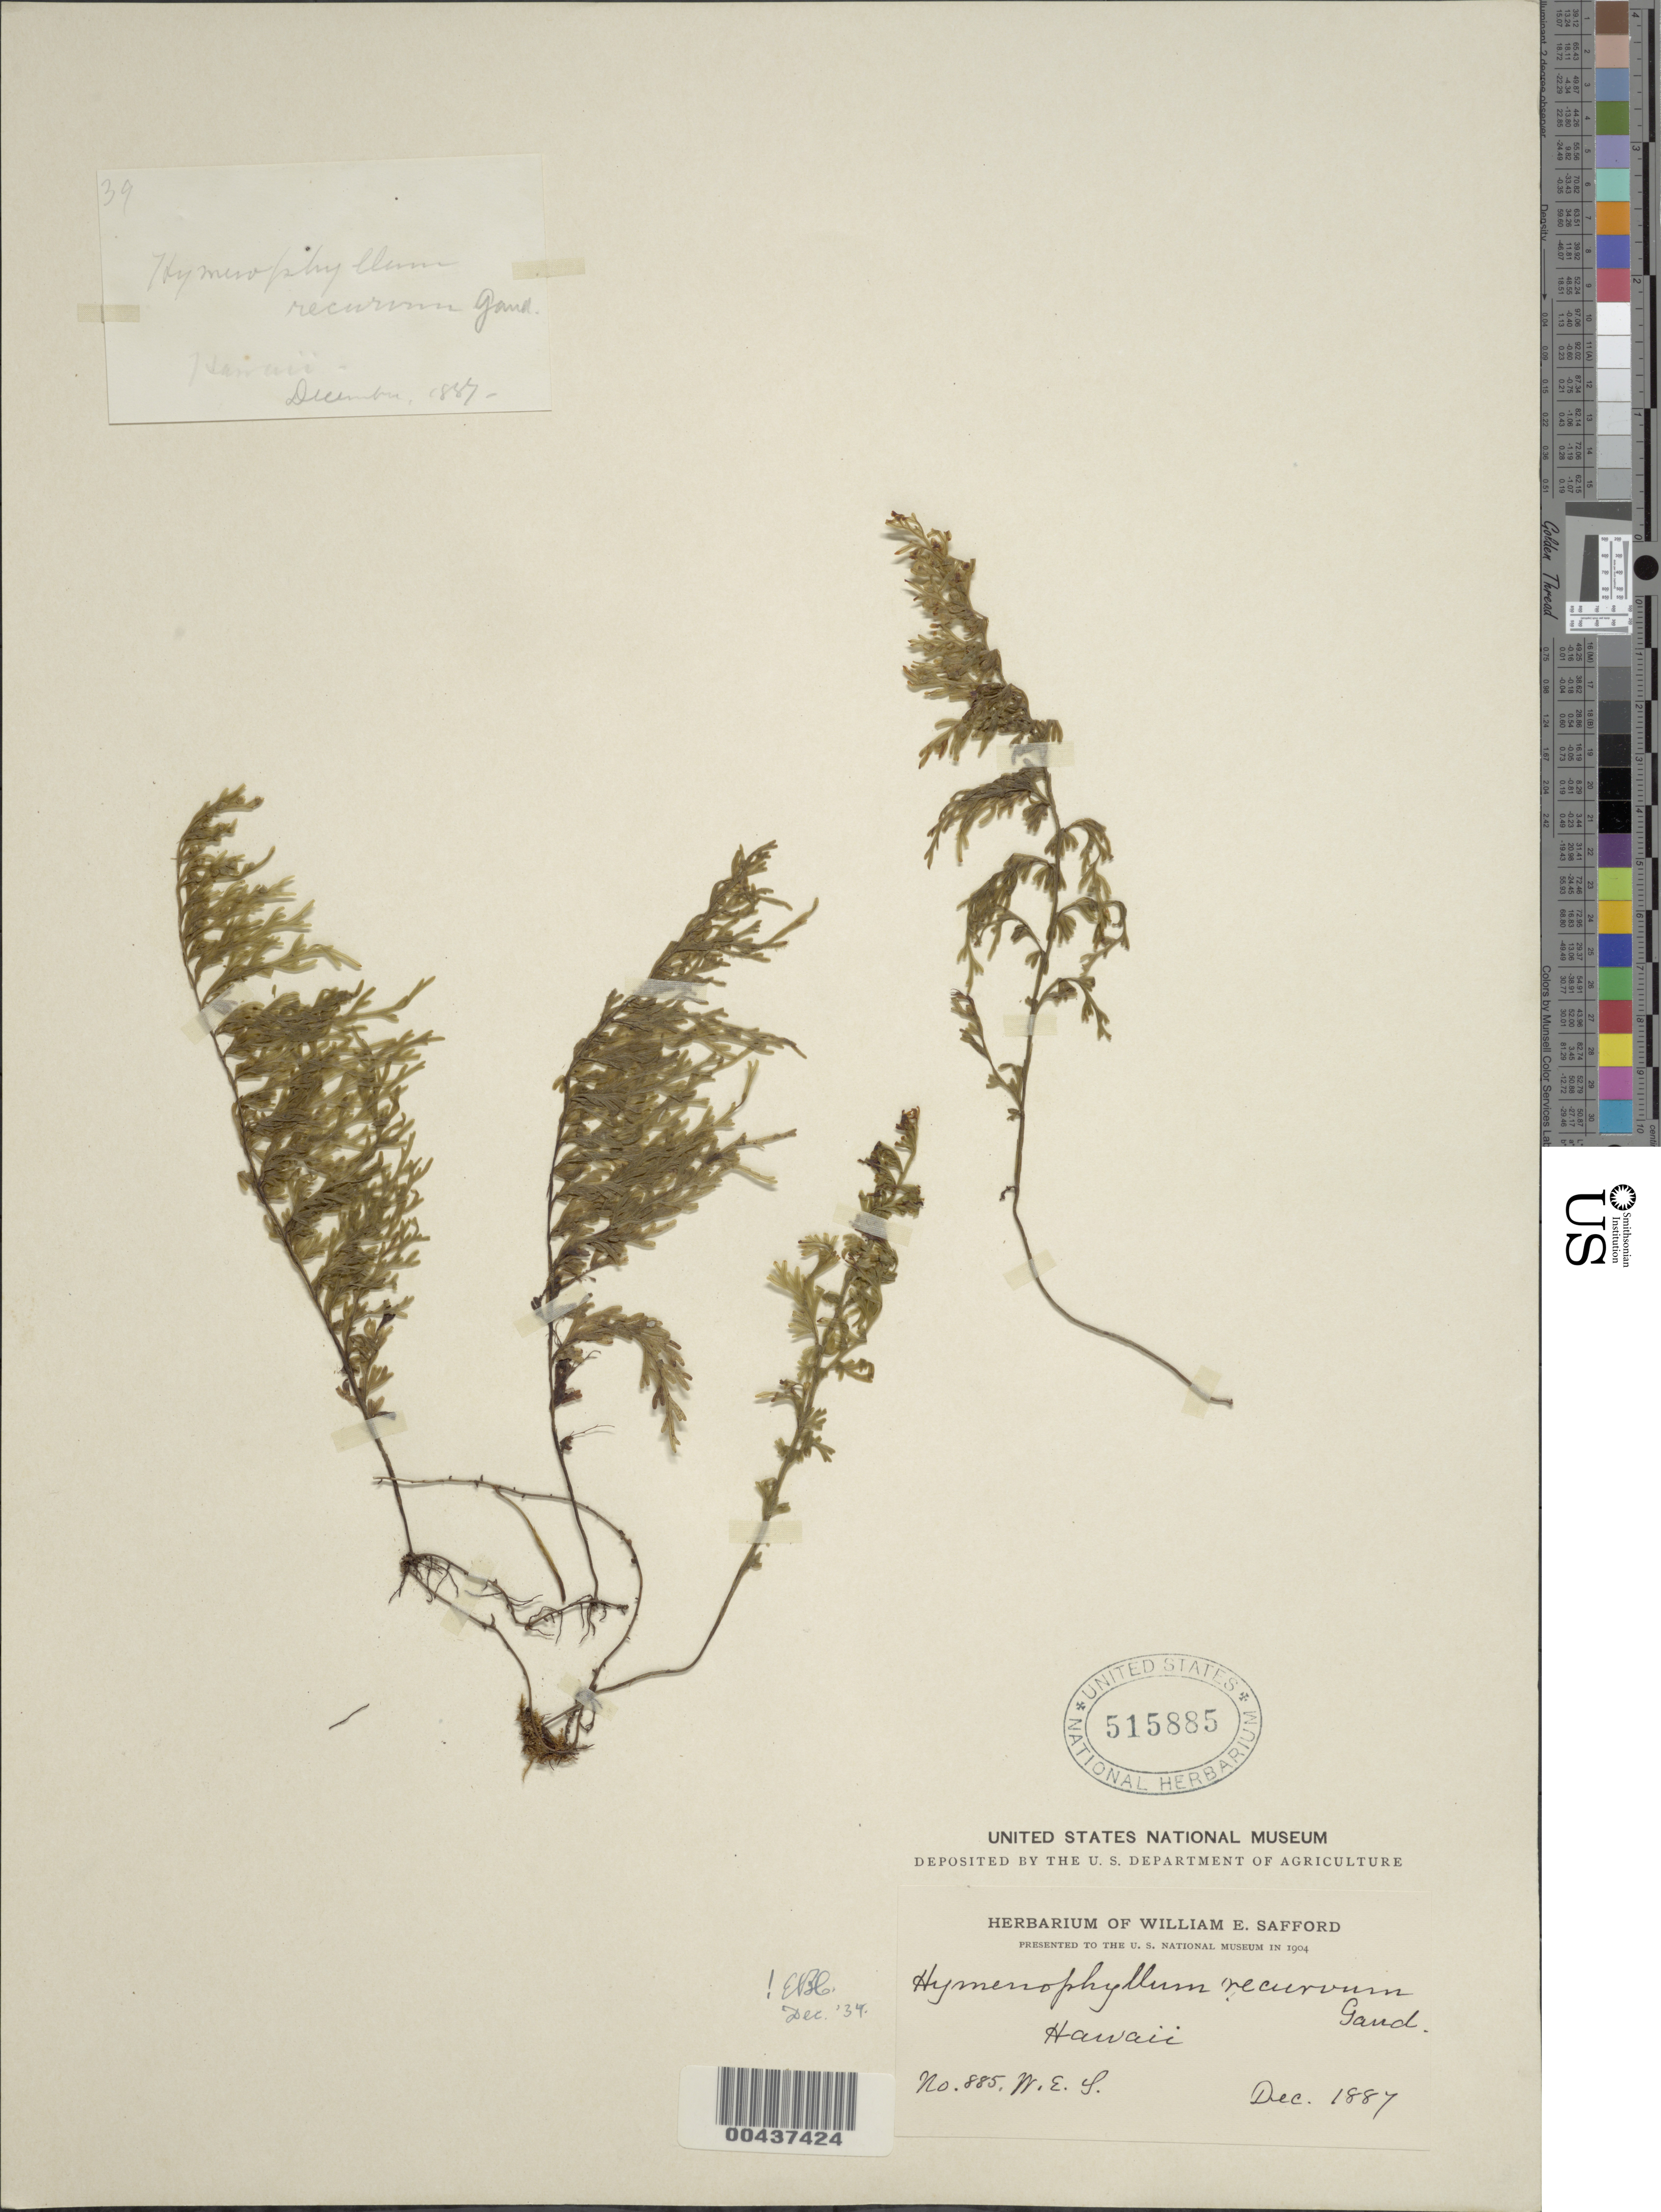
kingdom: Plantae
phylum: Tracheophyta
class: Polypodiopsida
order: Hymenophyllales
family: Hymenophyllaceae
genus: Hymenophyllum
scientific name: Hymenophyllum recurvum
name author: Gaudich.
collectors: W. E. Safford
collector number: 885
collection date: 1887-12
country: United States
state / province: Hawaii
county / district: Hawaii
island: Hawaii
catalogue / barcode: US 515885